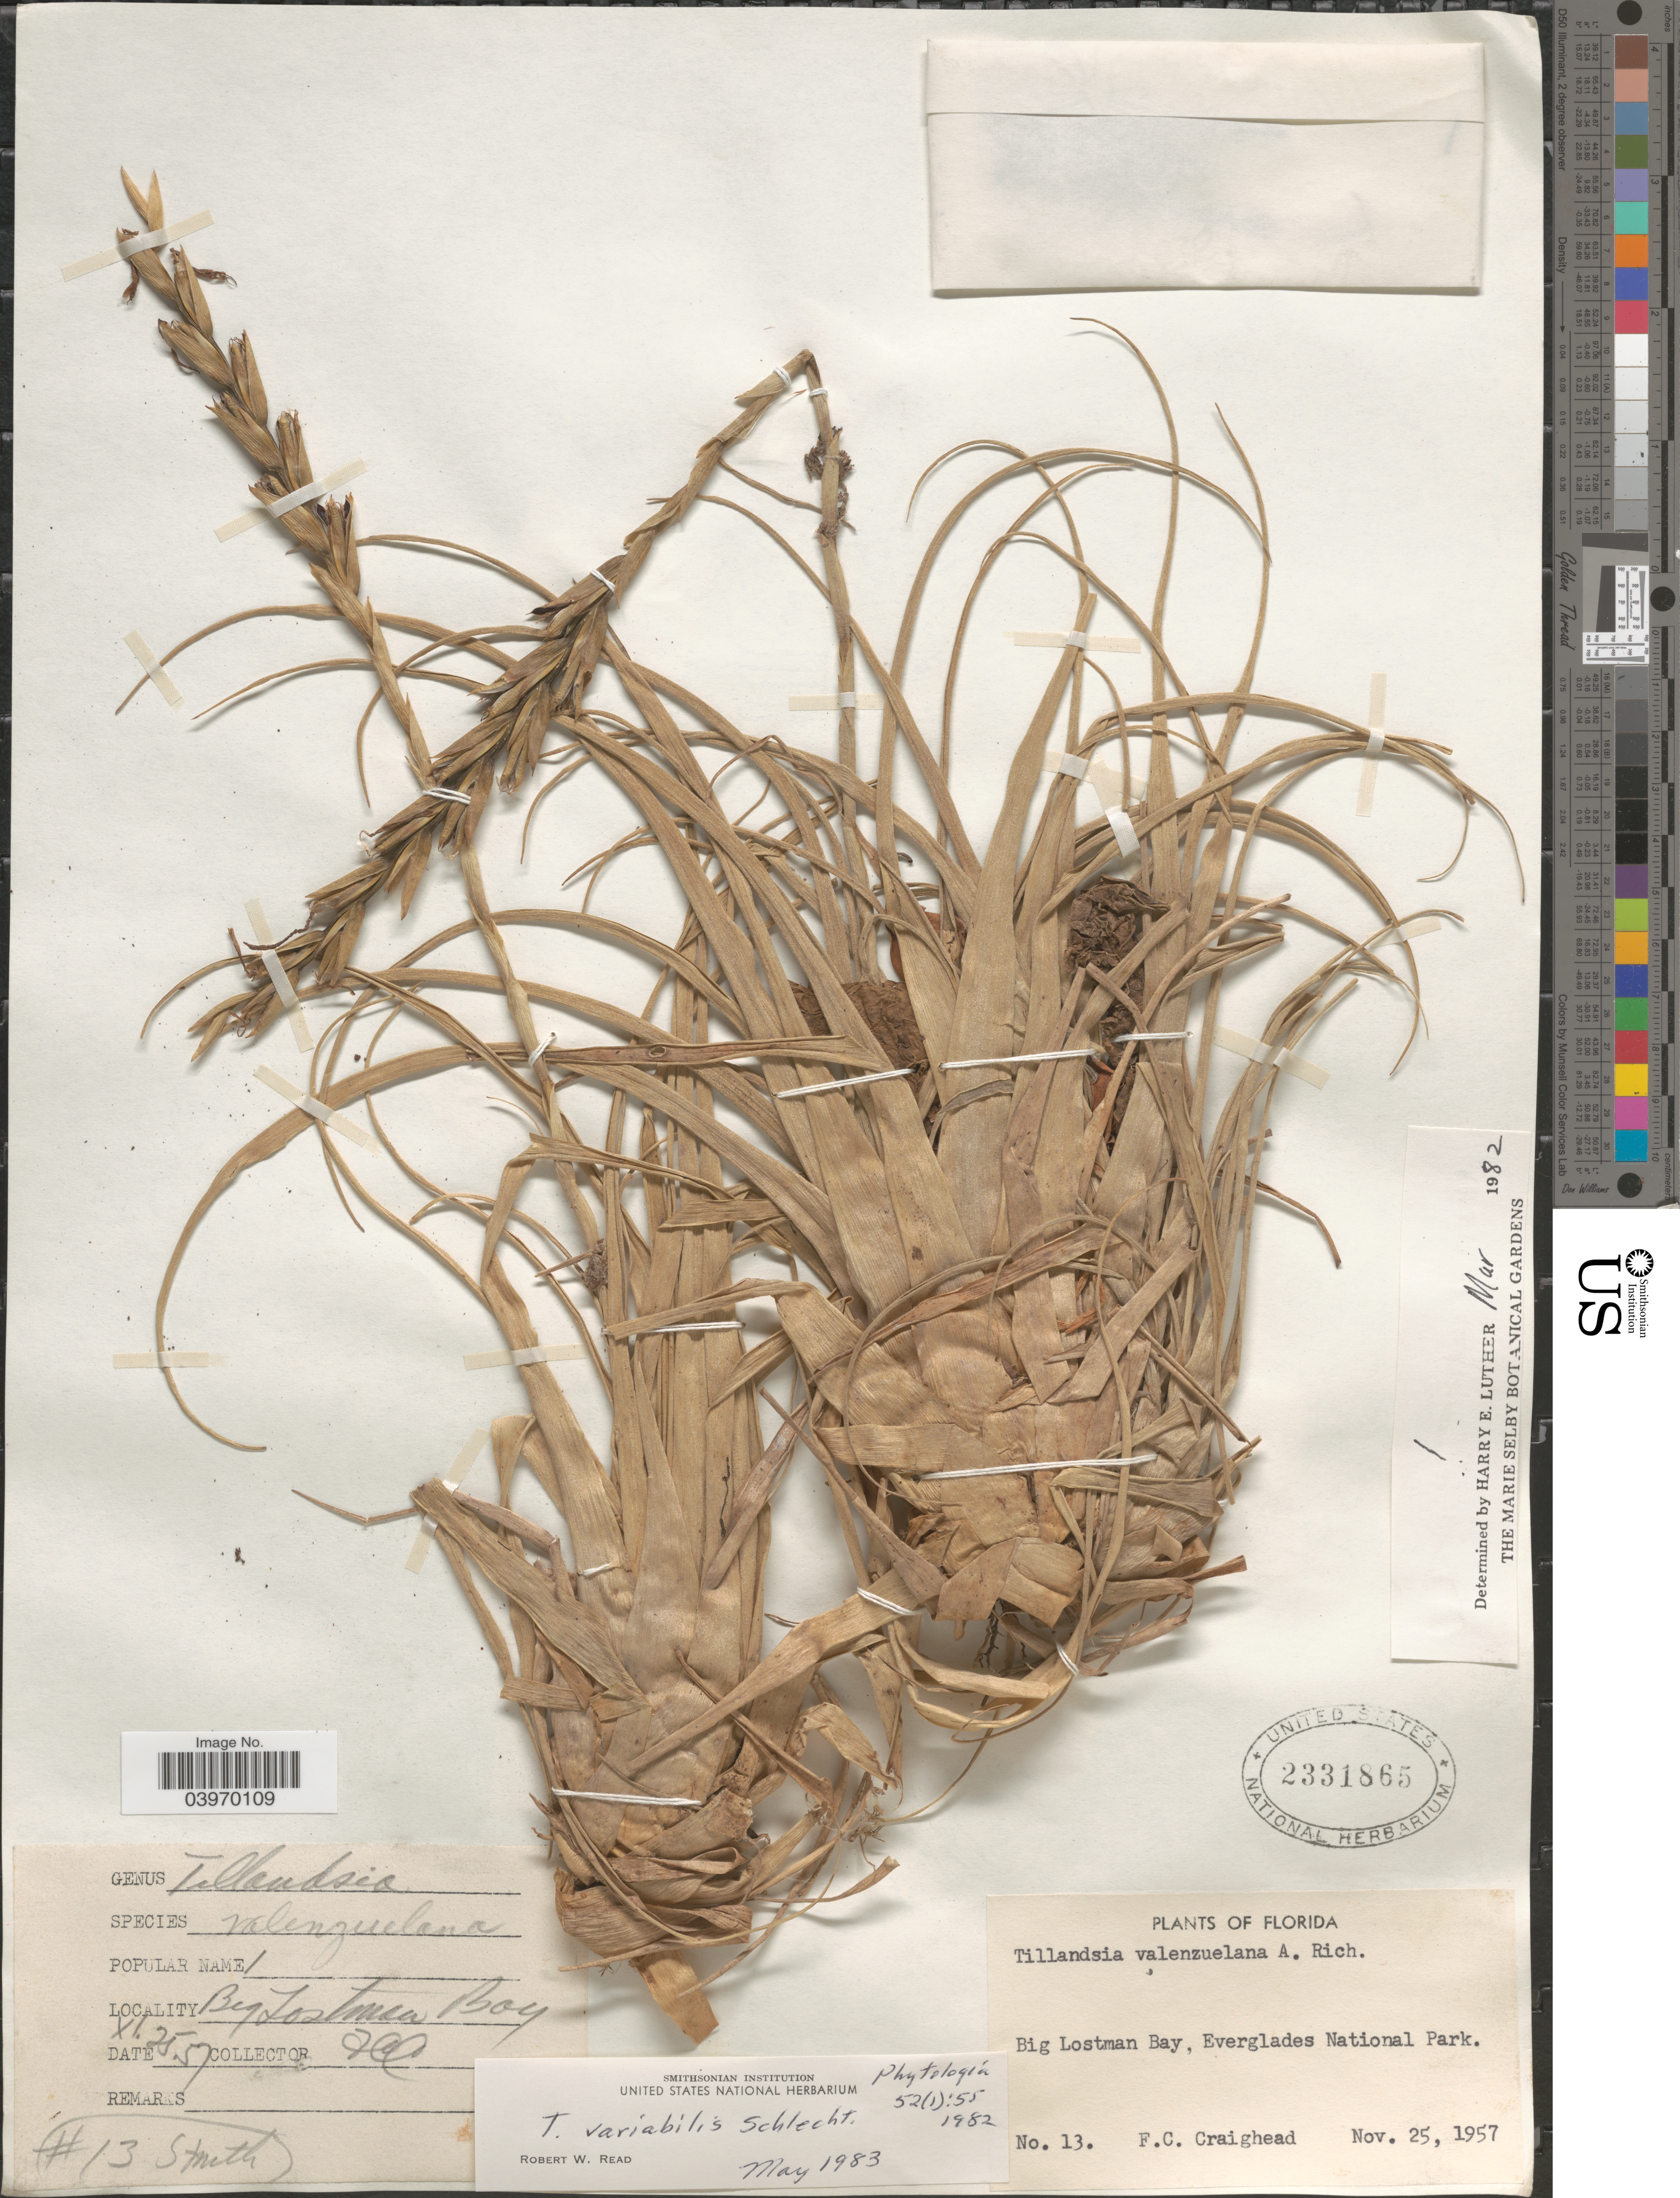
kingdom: Plantae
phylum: Tracheophyta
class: Liliopsida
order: Poales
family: Bromeliaceae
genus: Tillandsia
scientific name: Tillandsia variabilis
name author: Schltdl.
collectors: F. Craighead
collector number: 13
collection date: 1957-11-25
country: United States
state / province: Florida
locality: Big Lostman Bay, Everglades National Park.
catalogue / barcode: US 2331865